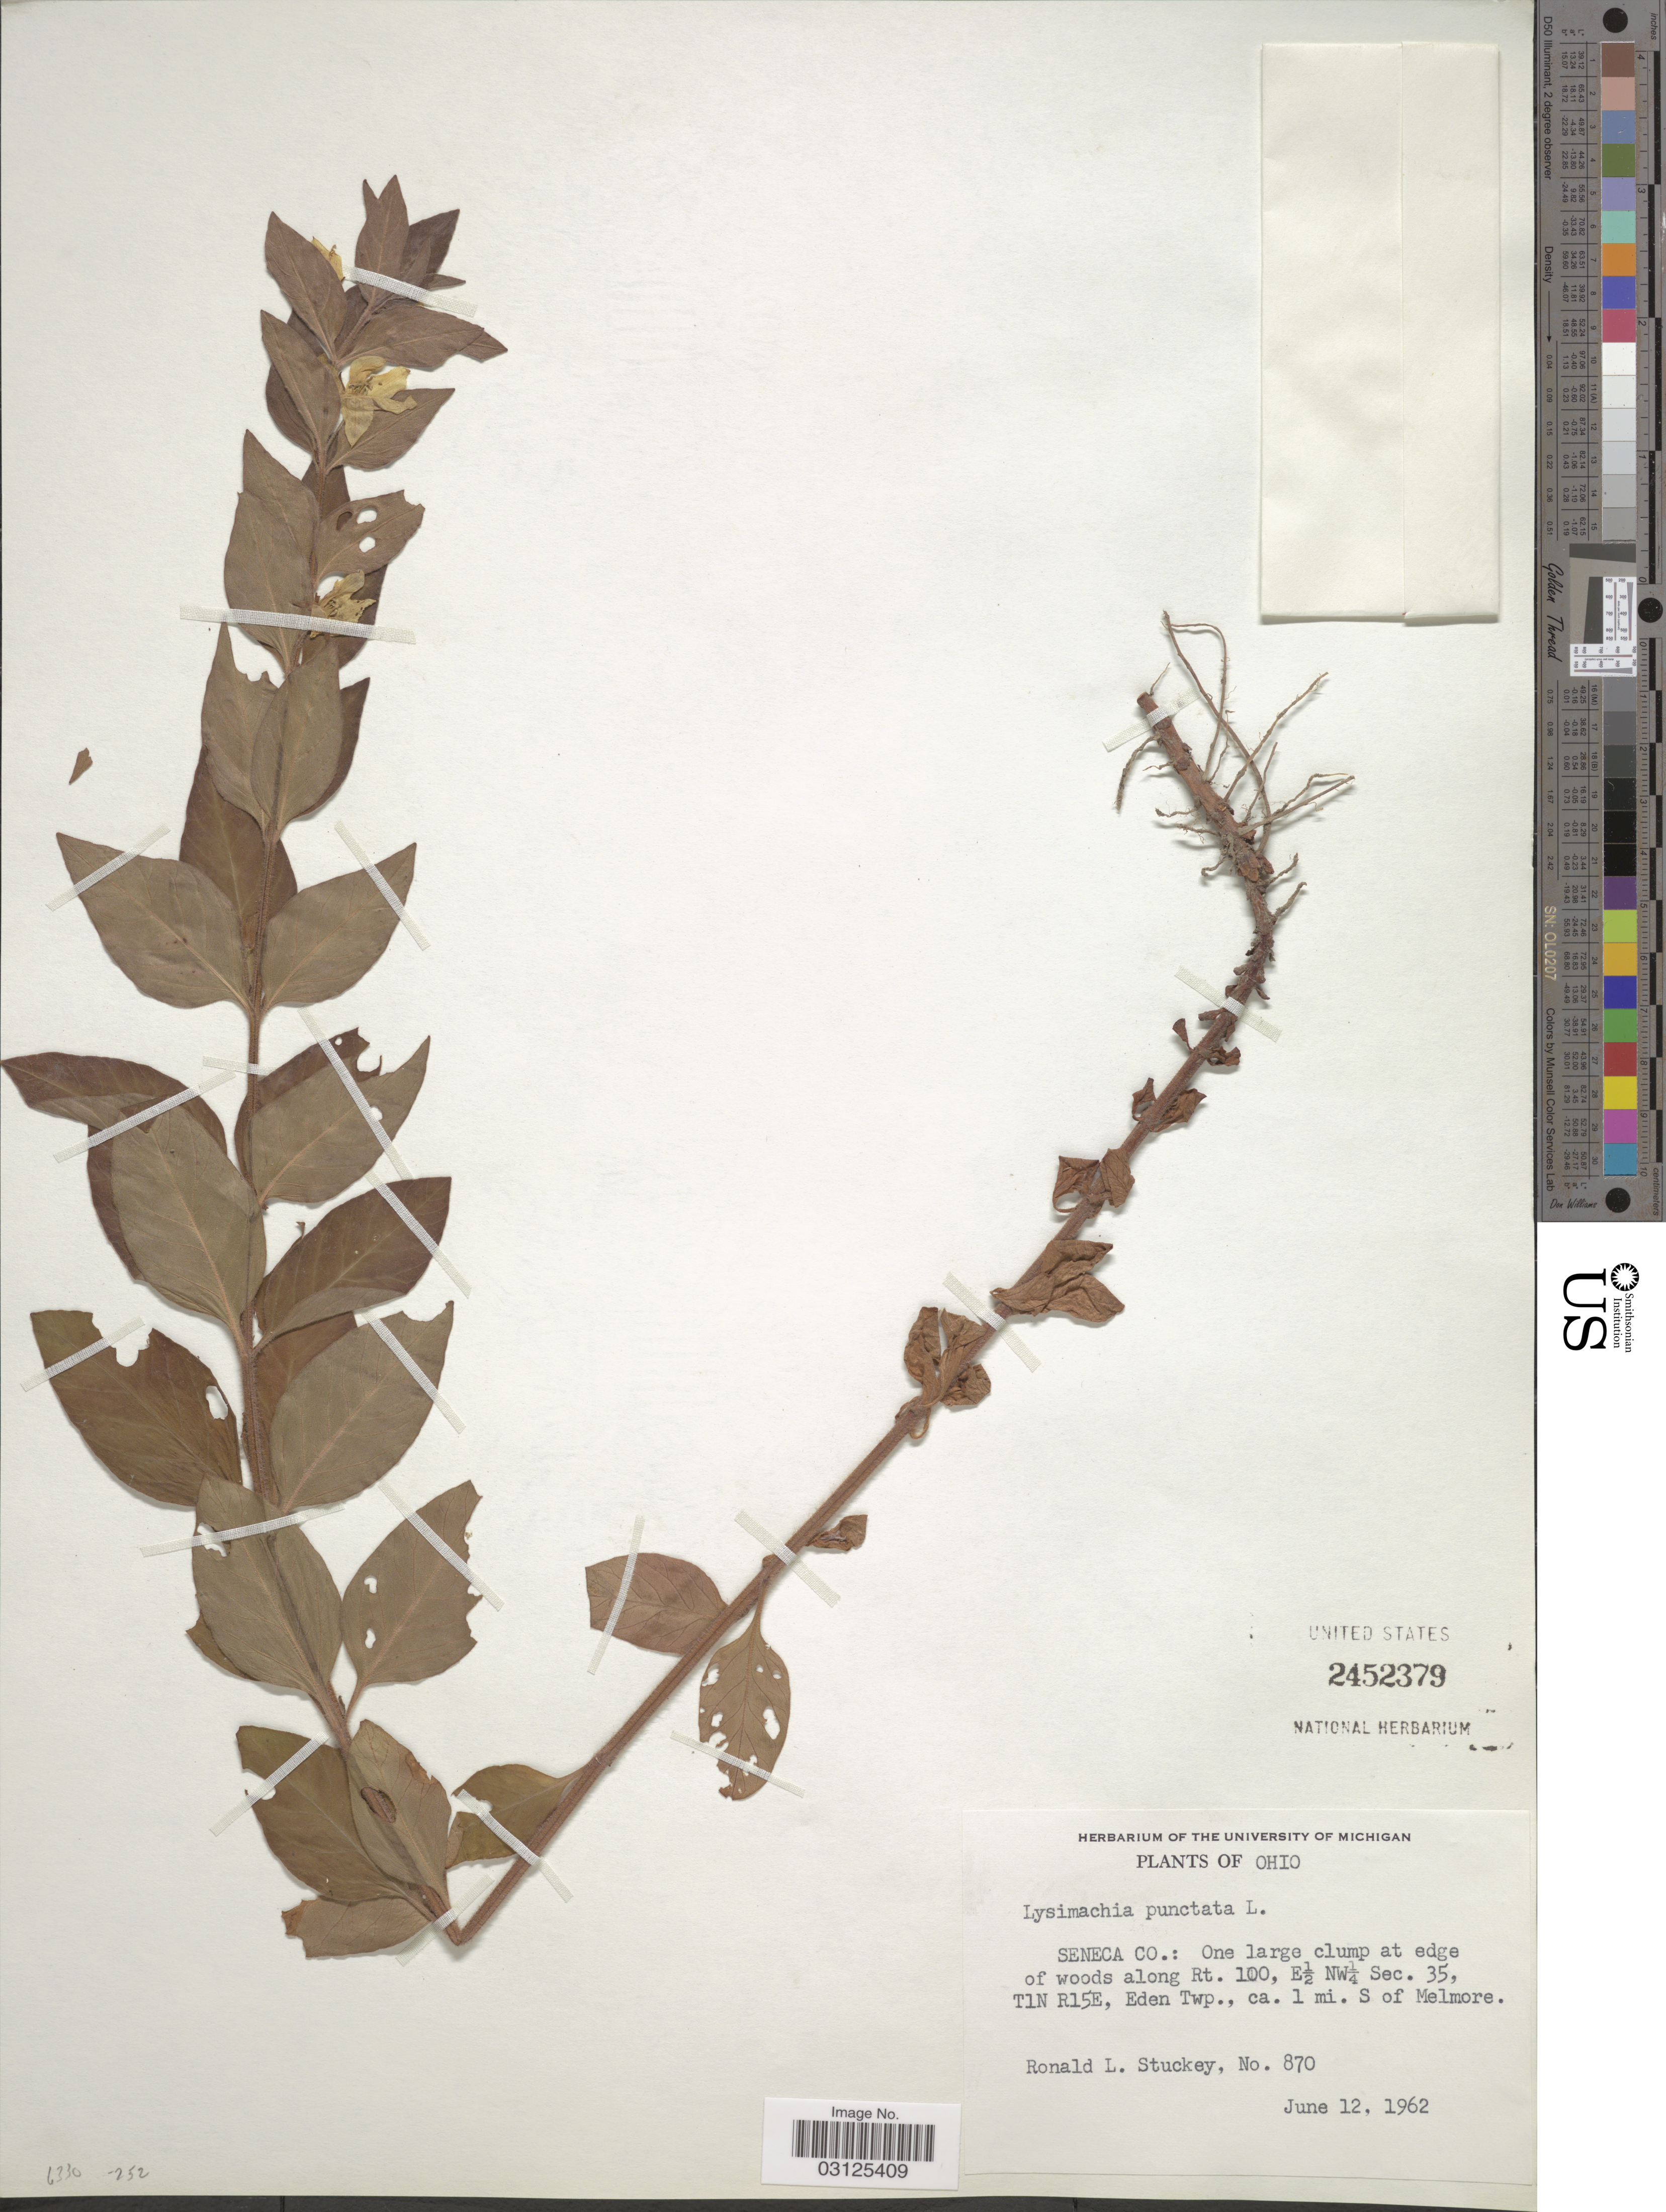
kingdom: Plantae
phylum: Tracheophyta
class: Magnoliopsida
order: Ericales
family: Primulaceae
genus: Lysimachia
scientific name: Lysimachia punctata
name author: L.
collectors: R. L. Stuckey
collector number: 870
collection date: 1962-06-12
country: United States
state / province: Ohio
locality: Seneca Co.: One large clump at edge of woods along Rt. 100, E½ NW¼ Sec. 35, T1N R15E, Eden Twp., ca. 1 mi. S of Melmore.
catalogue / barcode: US 2452379